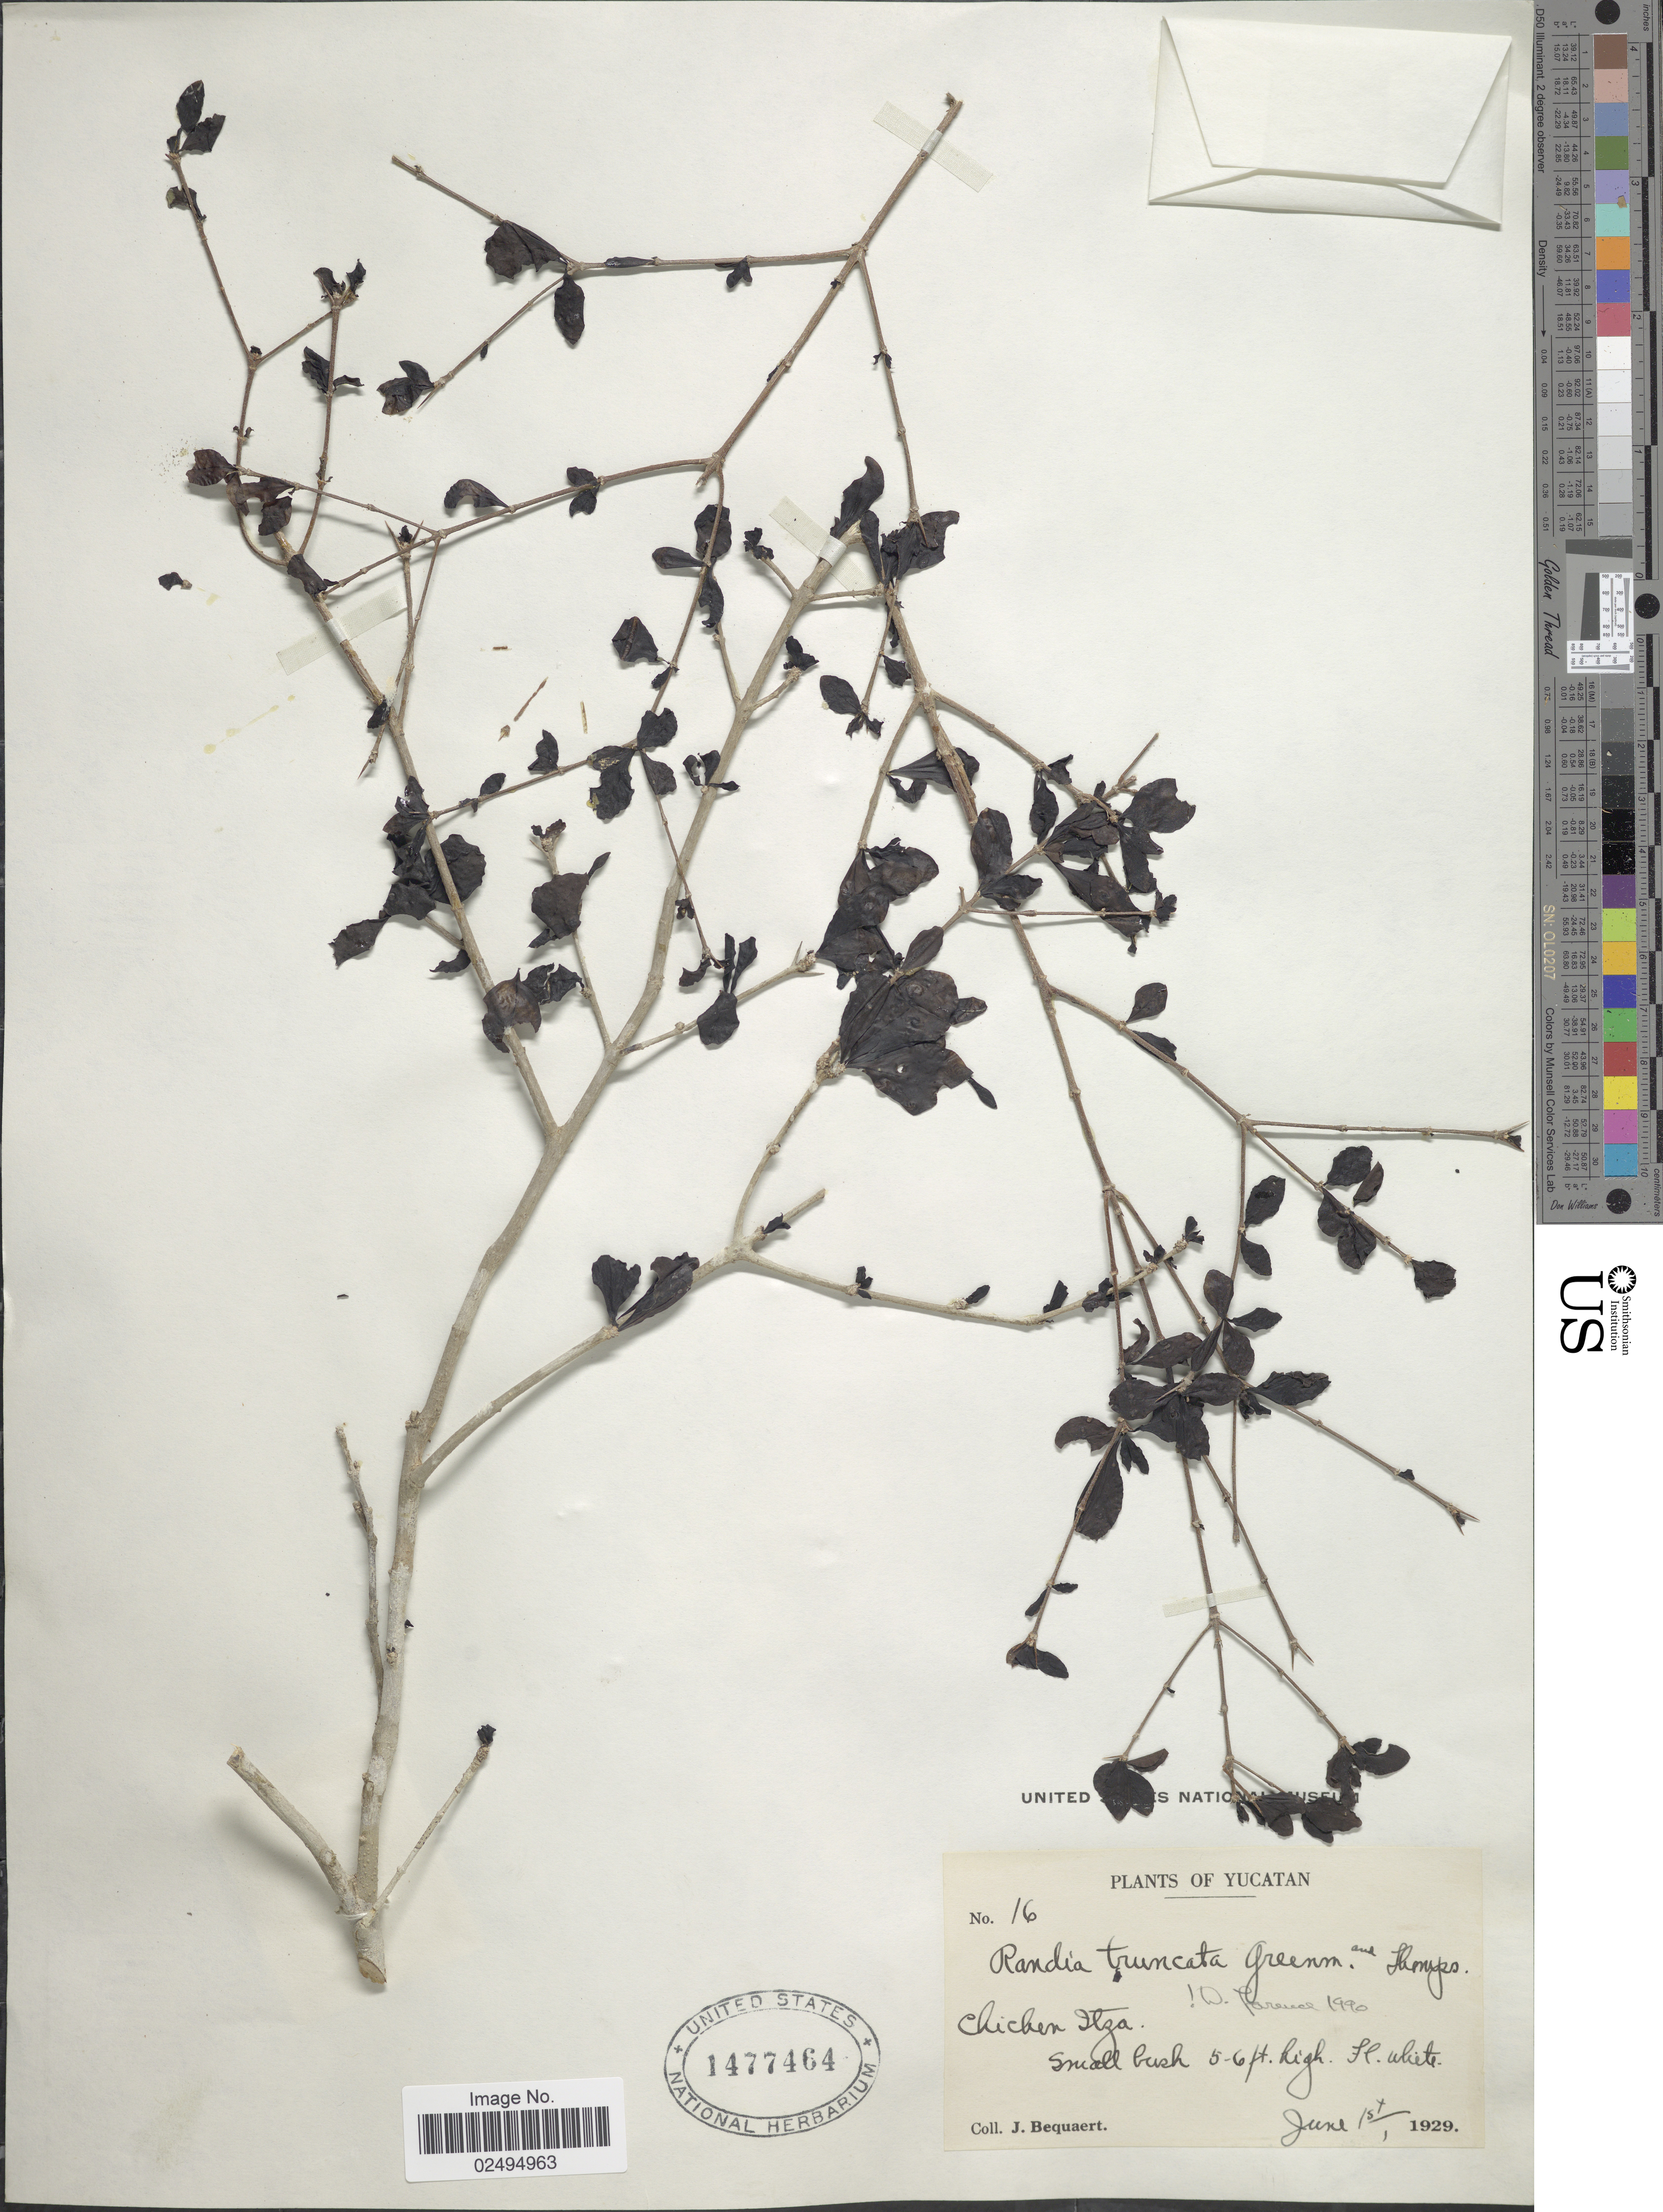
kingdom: Plantae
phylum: Tracheophyta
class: Magnoliopsida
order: Gentianales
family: Rubiaceae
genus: Randia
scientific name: Randia truncata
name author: Greenm. & C.H. Thomps.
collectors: J. Bequaert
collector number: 16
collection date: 1929-06-15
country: Mexico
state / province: Yucatán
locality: Chichen Itza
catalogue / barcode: US 1477464